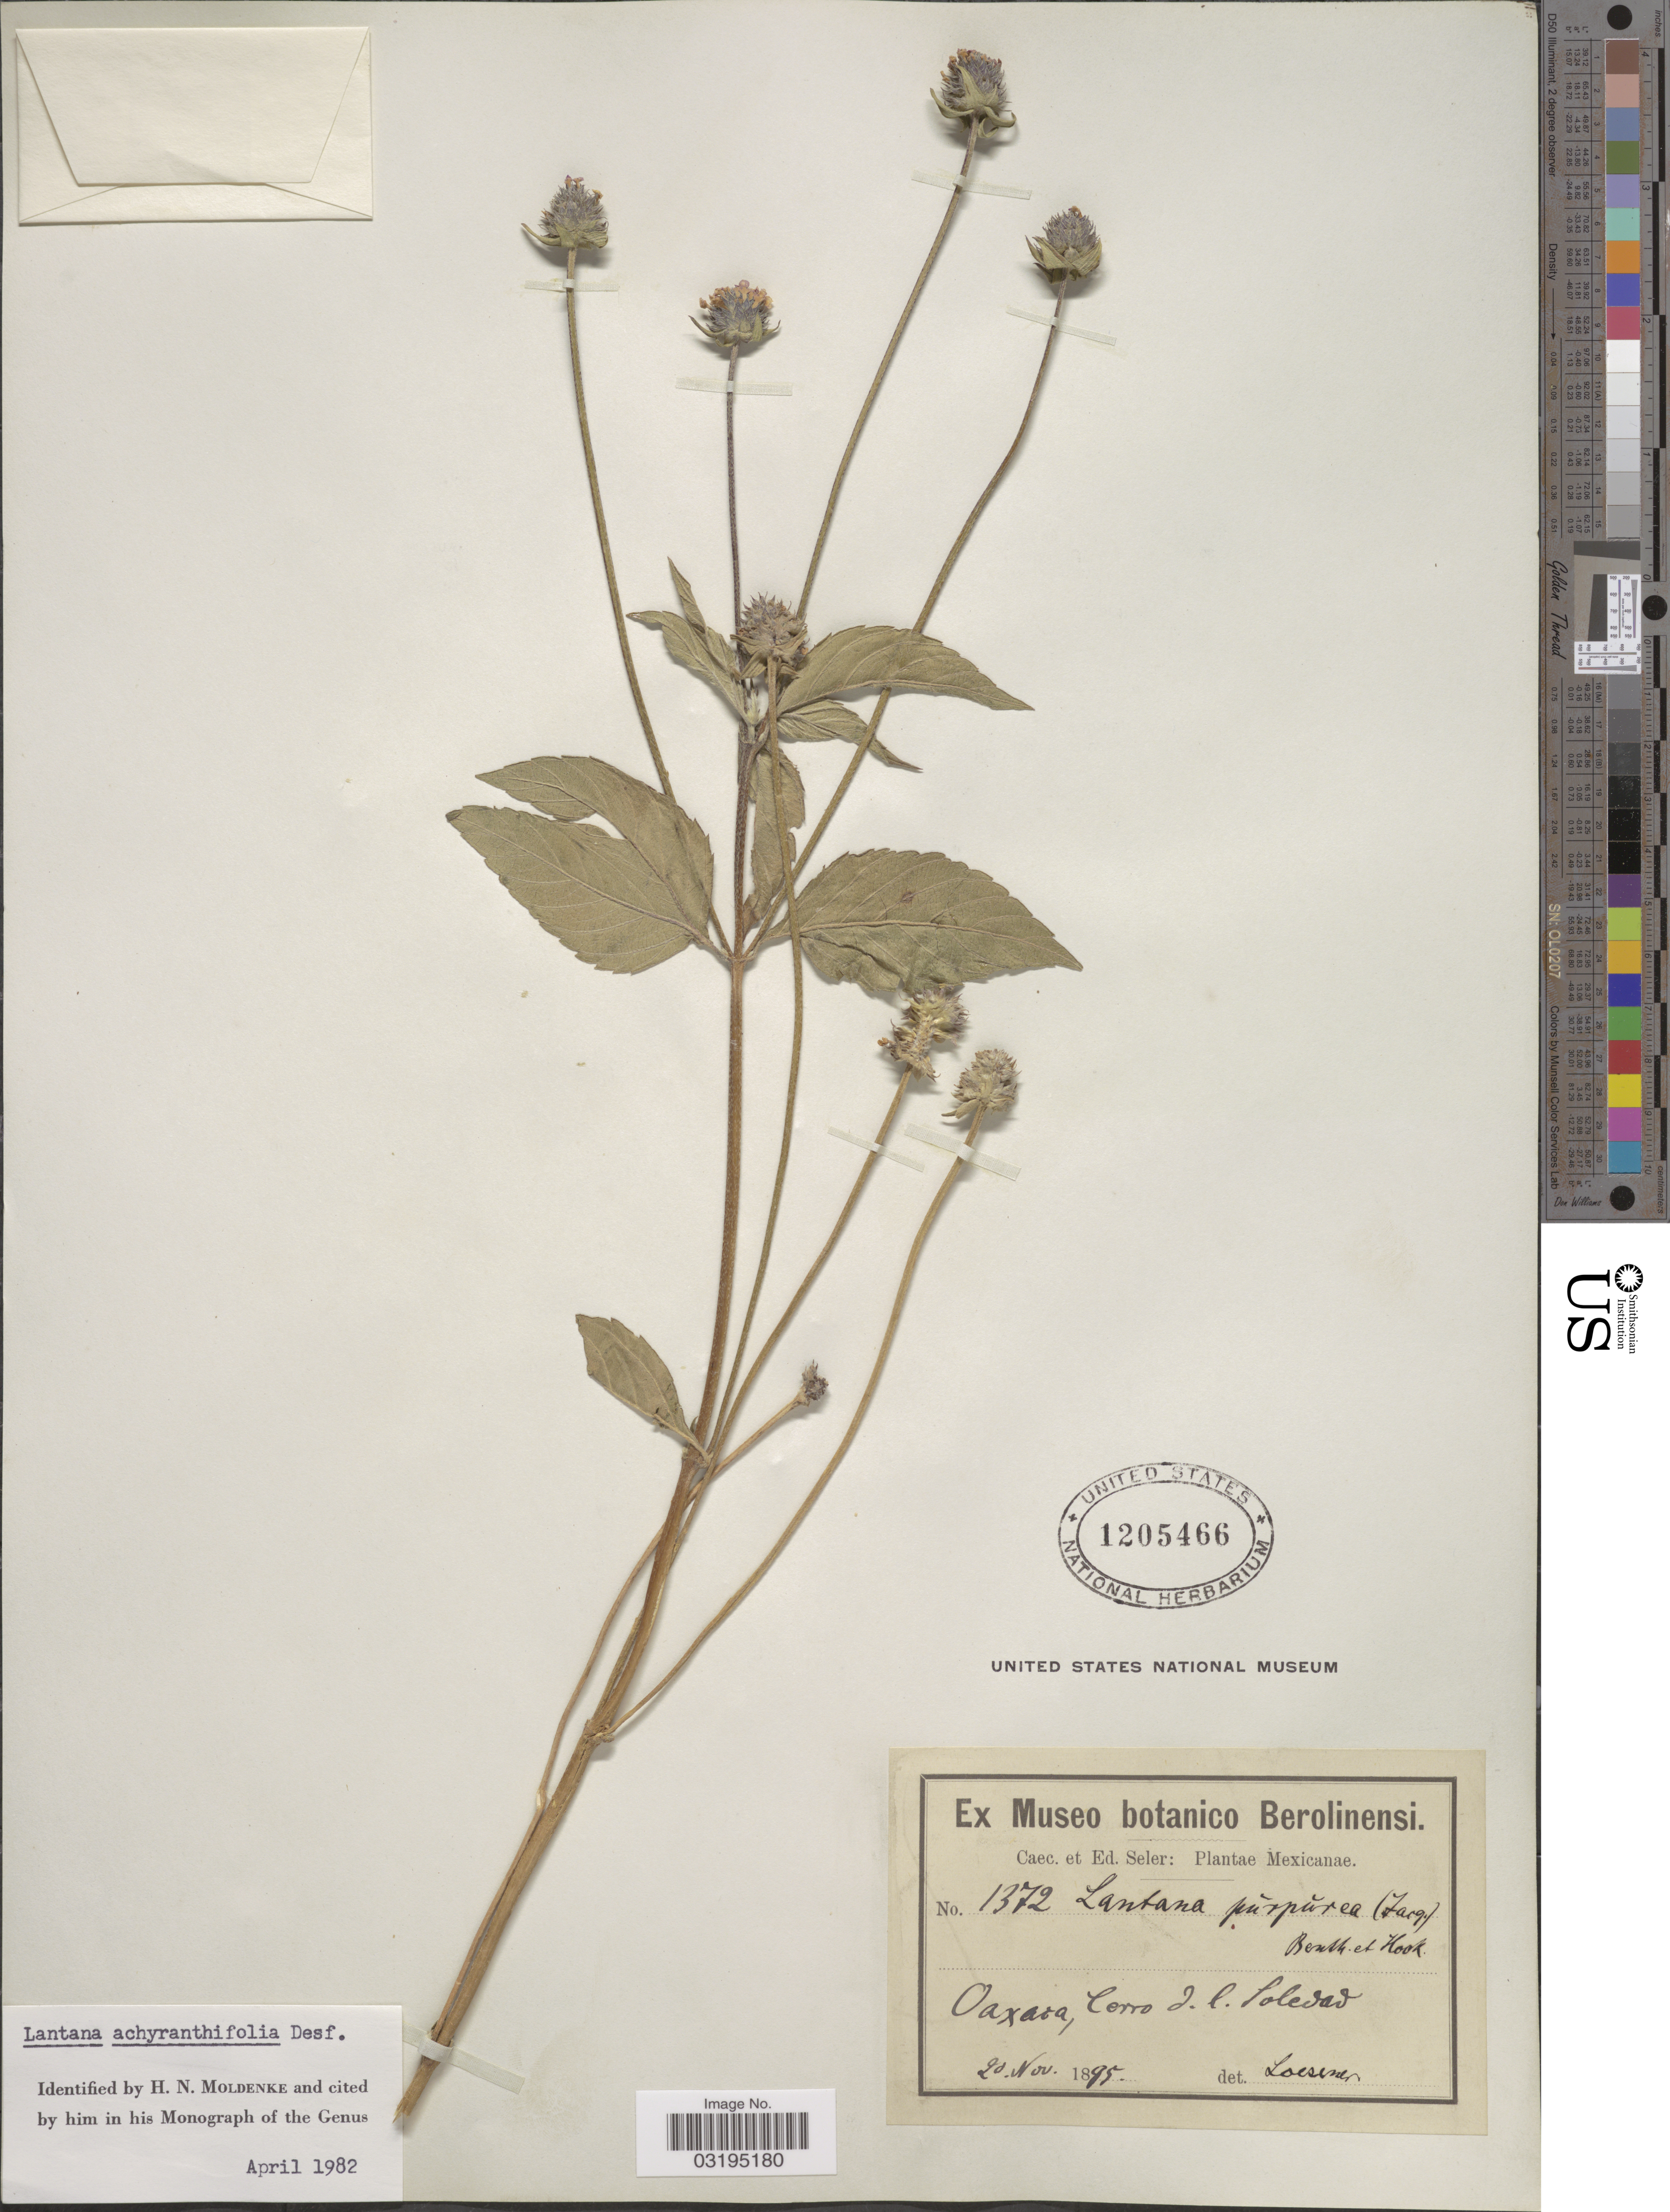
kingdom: Plantae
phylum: Tracheophyta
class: Magnoliopsida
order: Lamiales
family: Verbenaceae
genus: Lantana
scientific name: Lantana achyranthifolia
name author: Desf.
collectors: ex Caec. et Ed Seler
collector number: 1372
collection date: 1895-11-20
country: Mexico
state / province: Oaxaca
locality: Cerro d.l. Soledad.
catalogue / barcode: US 1205466